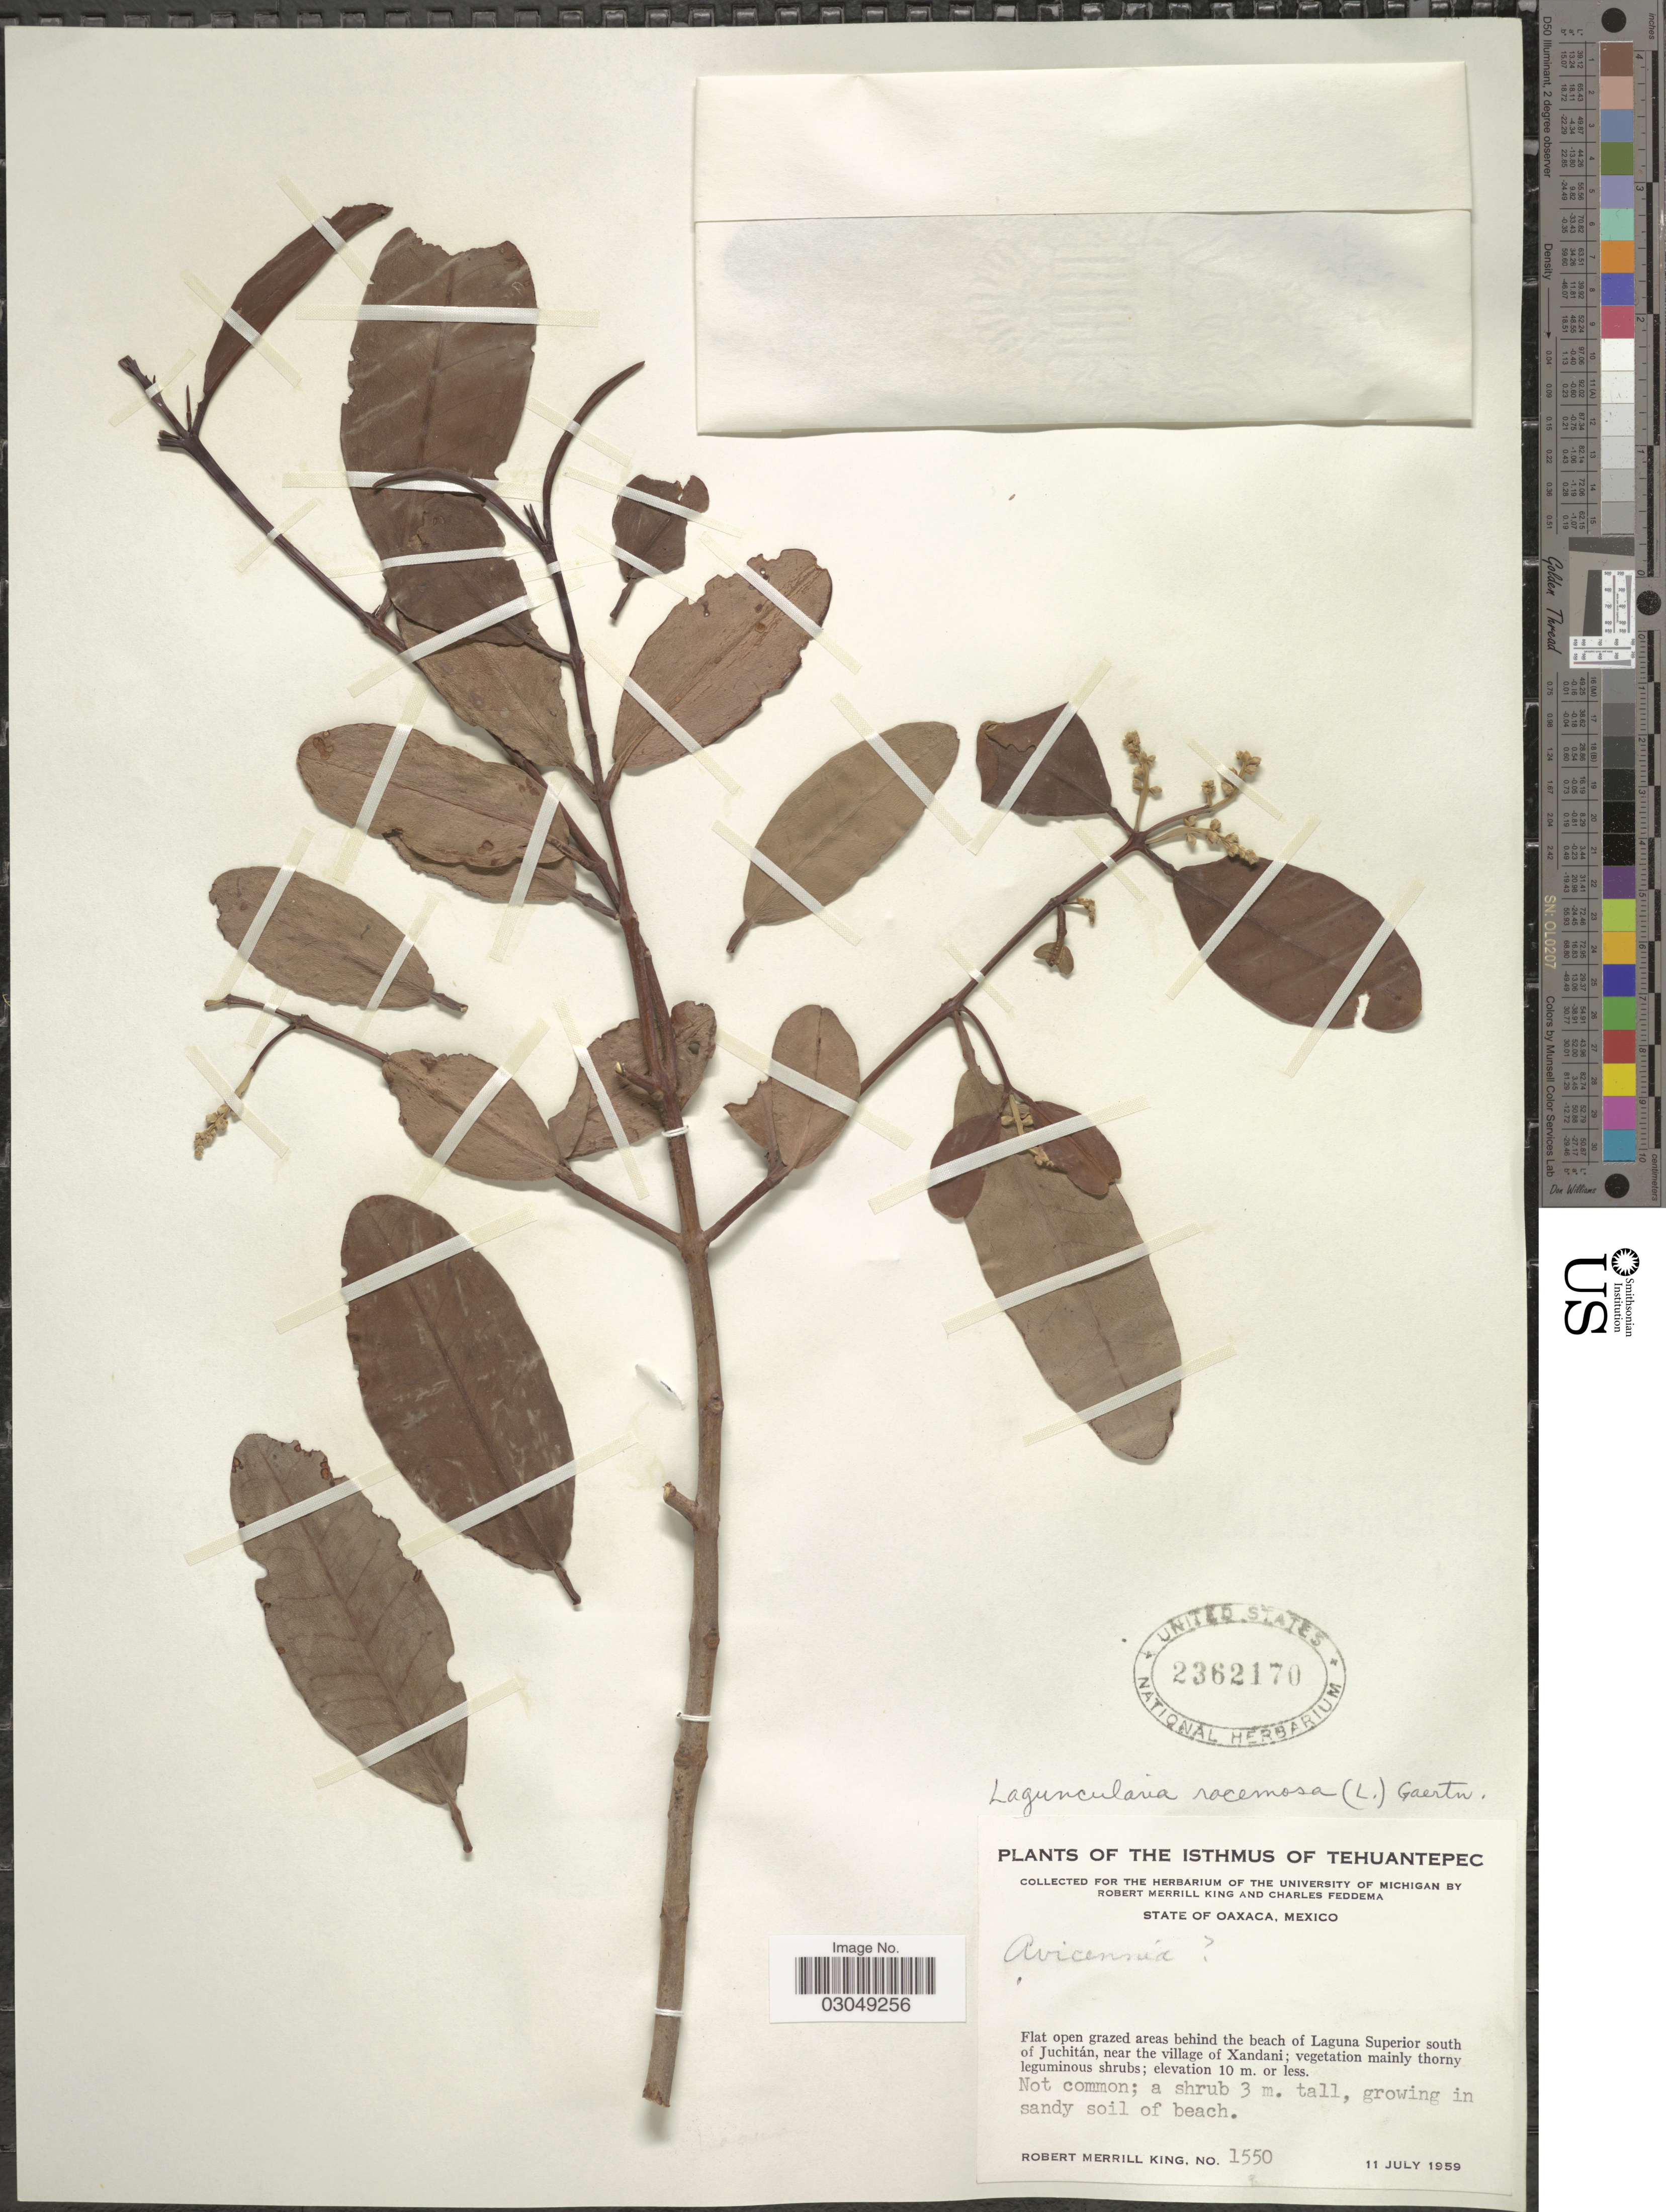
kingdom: Plantae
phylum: Tracheophyta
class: Magnoliopsida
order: Myrtales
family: Combretaceae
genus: Laguncularia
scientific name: Laguncularia racemosa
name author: (L.) C.F. Gaertn.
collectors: R. M. King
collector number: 1550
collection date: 1959-07-11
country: Mexico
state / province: Oaxaca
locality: The Isthmus of Tehuantepec. Flat open grazed areas behind the beach of Laguna Superior south of Juchitán, near the village of Xandani.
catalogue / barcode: US 2362170